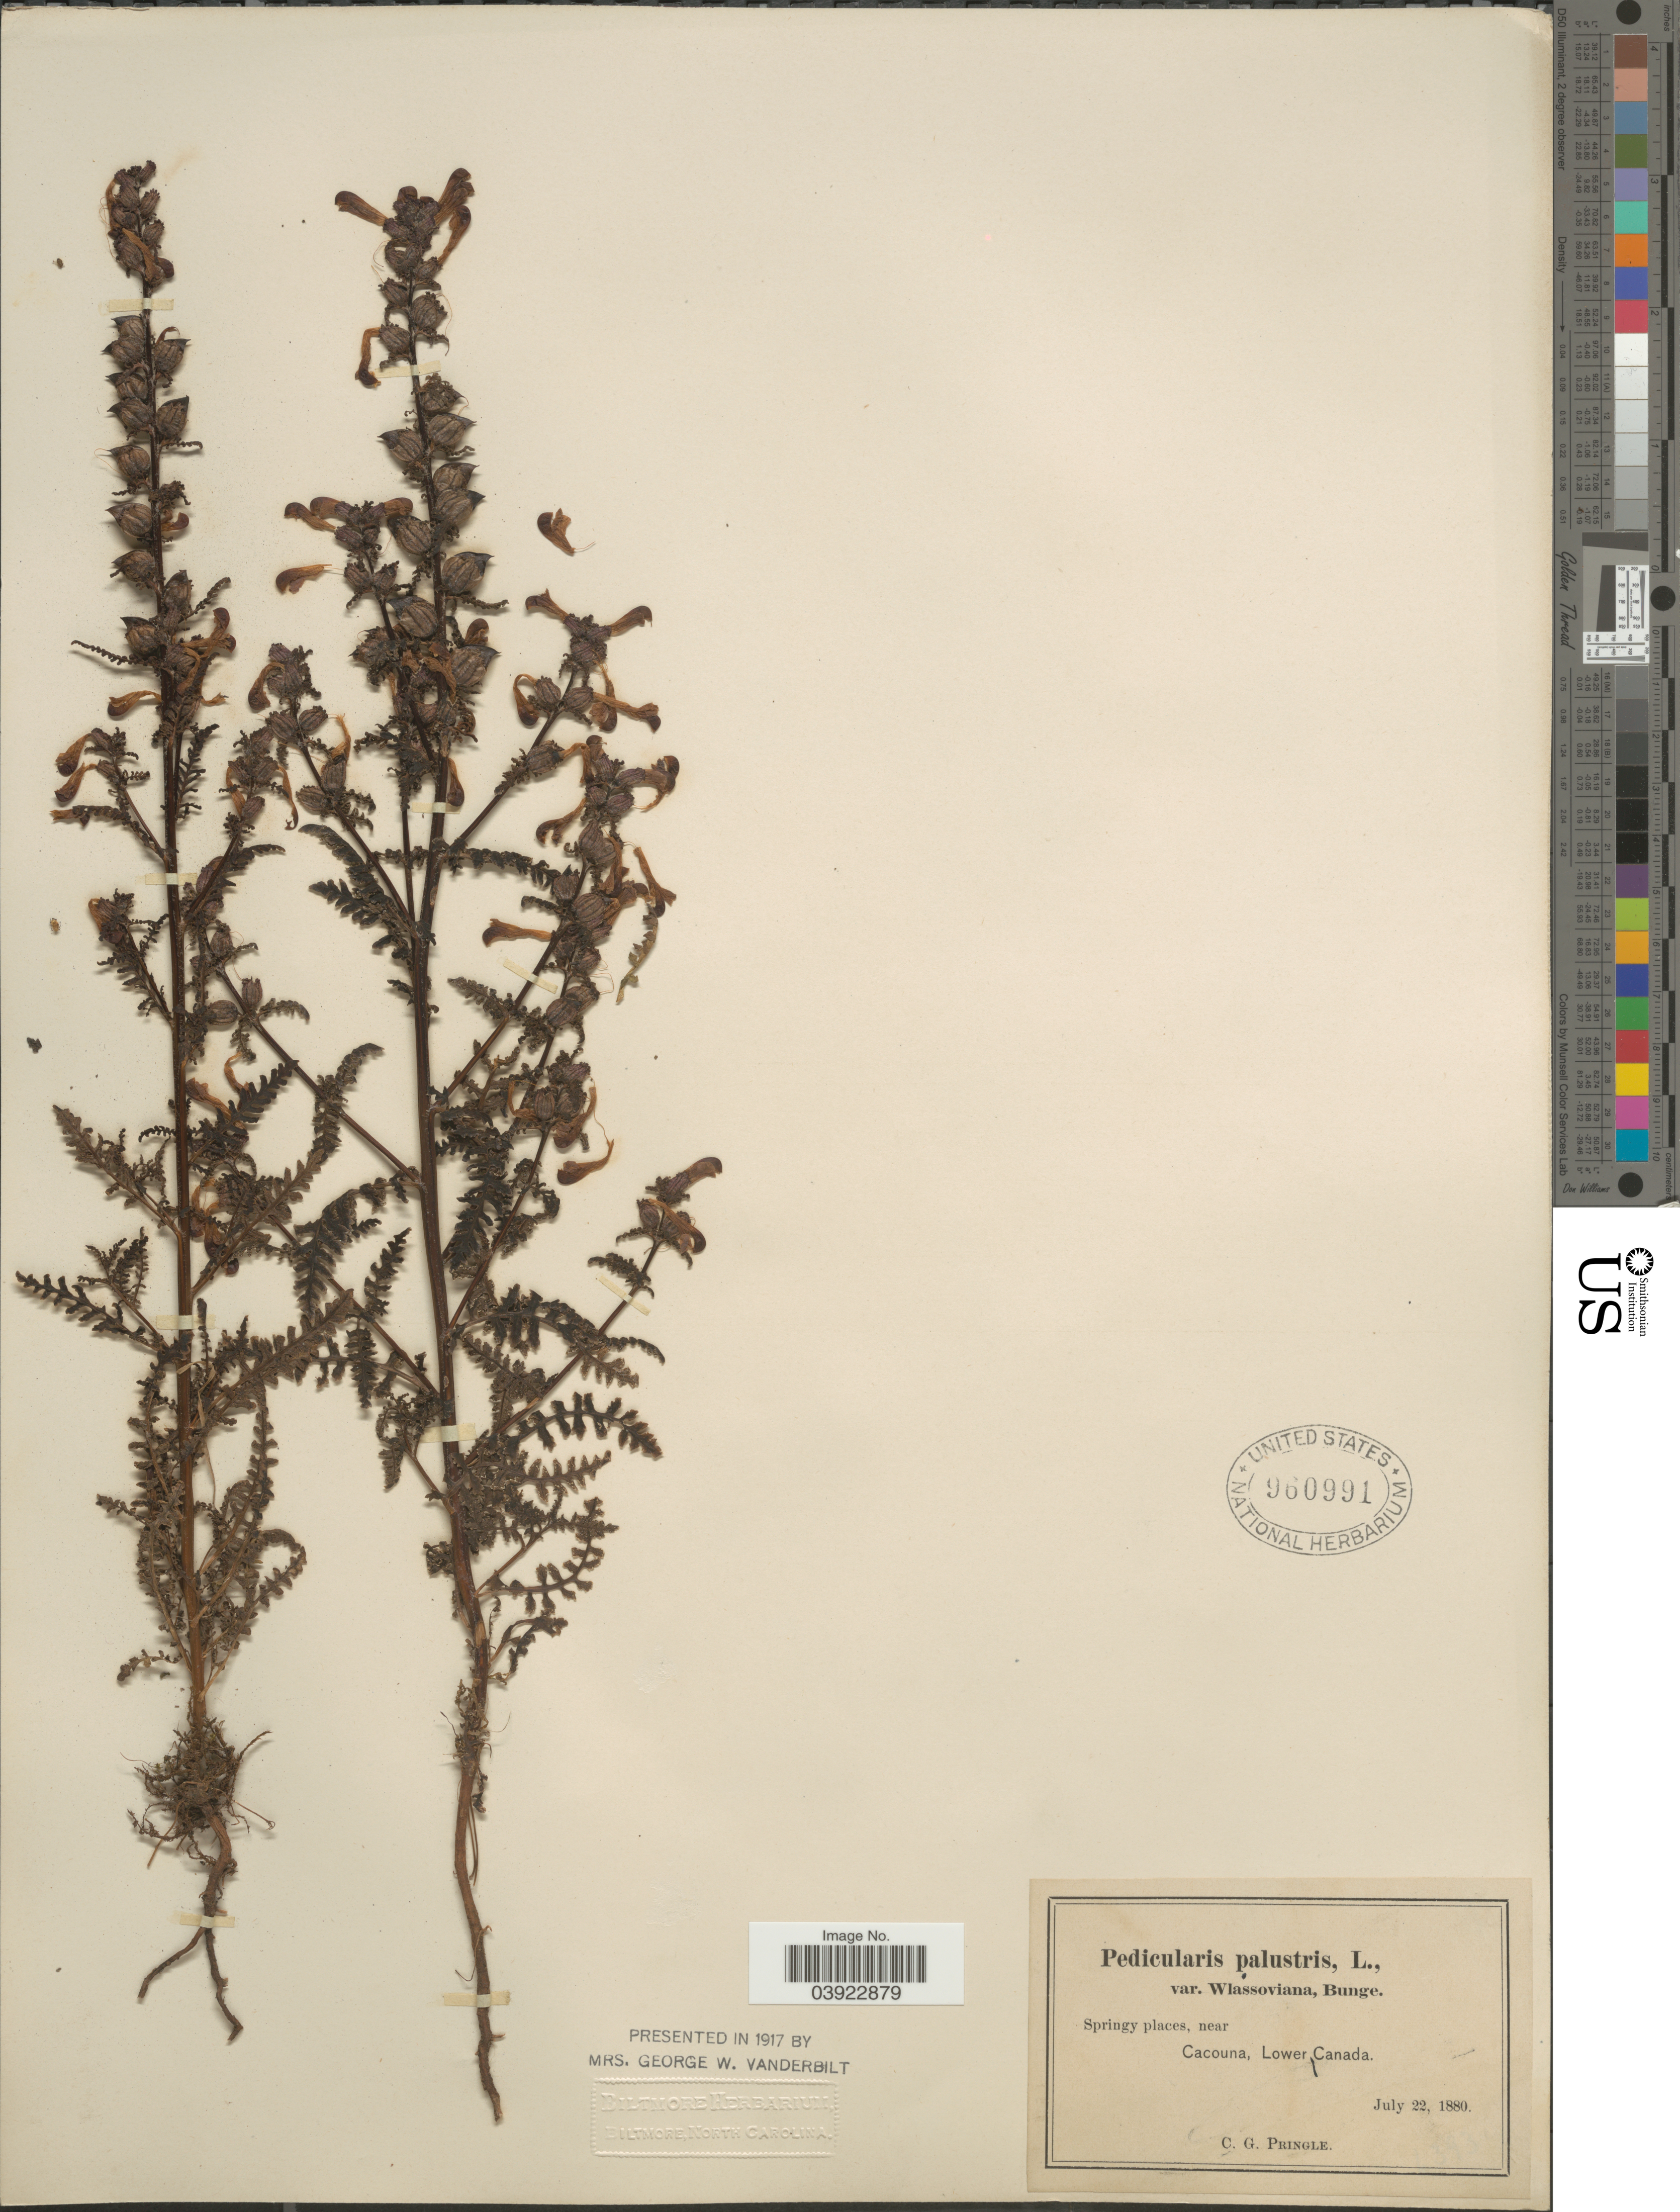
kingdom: Plantae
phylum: Tracheophyta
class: Magnoliopsida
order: Lamiales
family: Orobanchaceae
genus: Pedicularis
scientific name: Pedicularis palustris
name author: L.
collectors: C. G. Pringle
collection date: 1880-07-22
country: Canada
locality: Springy places, near Cacouna, Lower Canada.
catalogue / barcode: US 960991